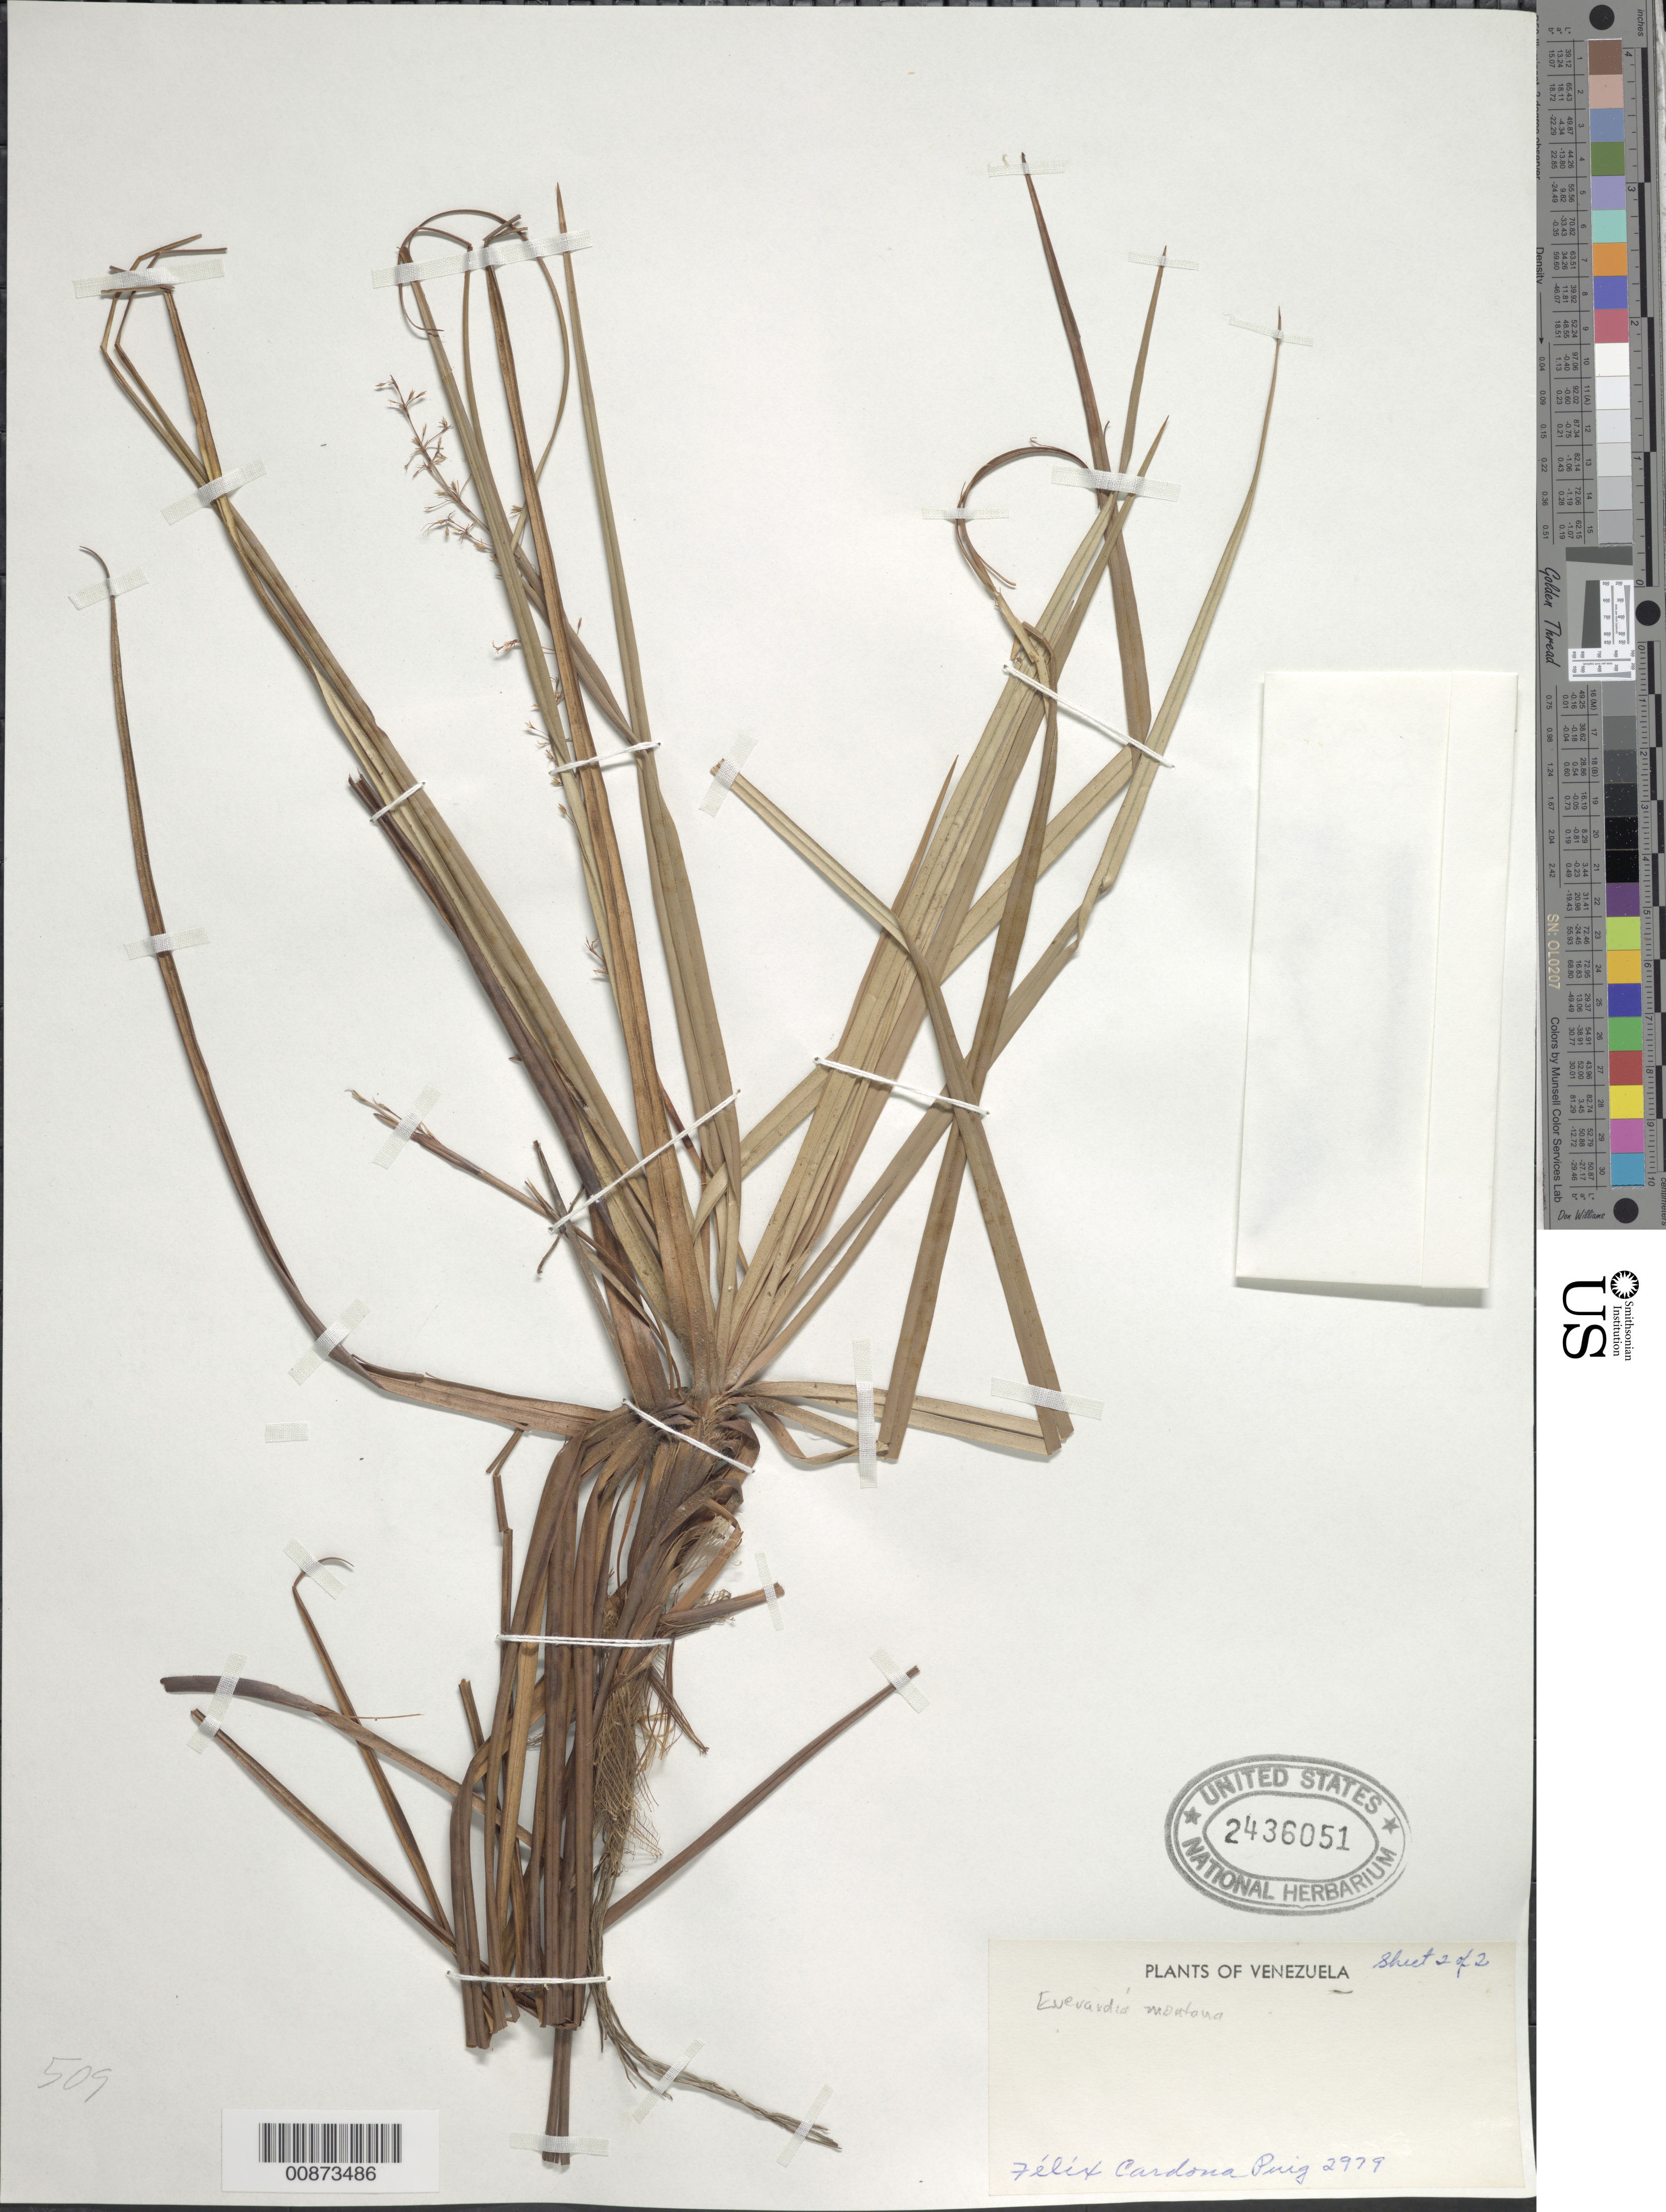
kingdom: Plantae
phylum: Tracheophyta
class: Liliopsida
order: Poales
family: Cyperaceae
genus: Cephalocarpus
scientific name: Cephalocarpus montanus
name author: (Ridley) S.M. Costa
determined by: Strong, Mark T., (BOT), Smithsonian Institution - National Museum of Natural History (UNITED STATES)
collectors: F. Cardona Puig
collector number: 2979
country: Venezuela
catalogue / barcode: US 2436051